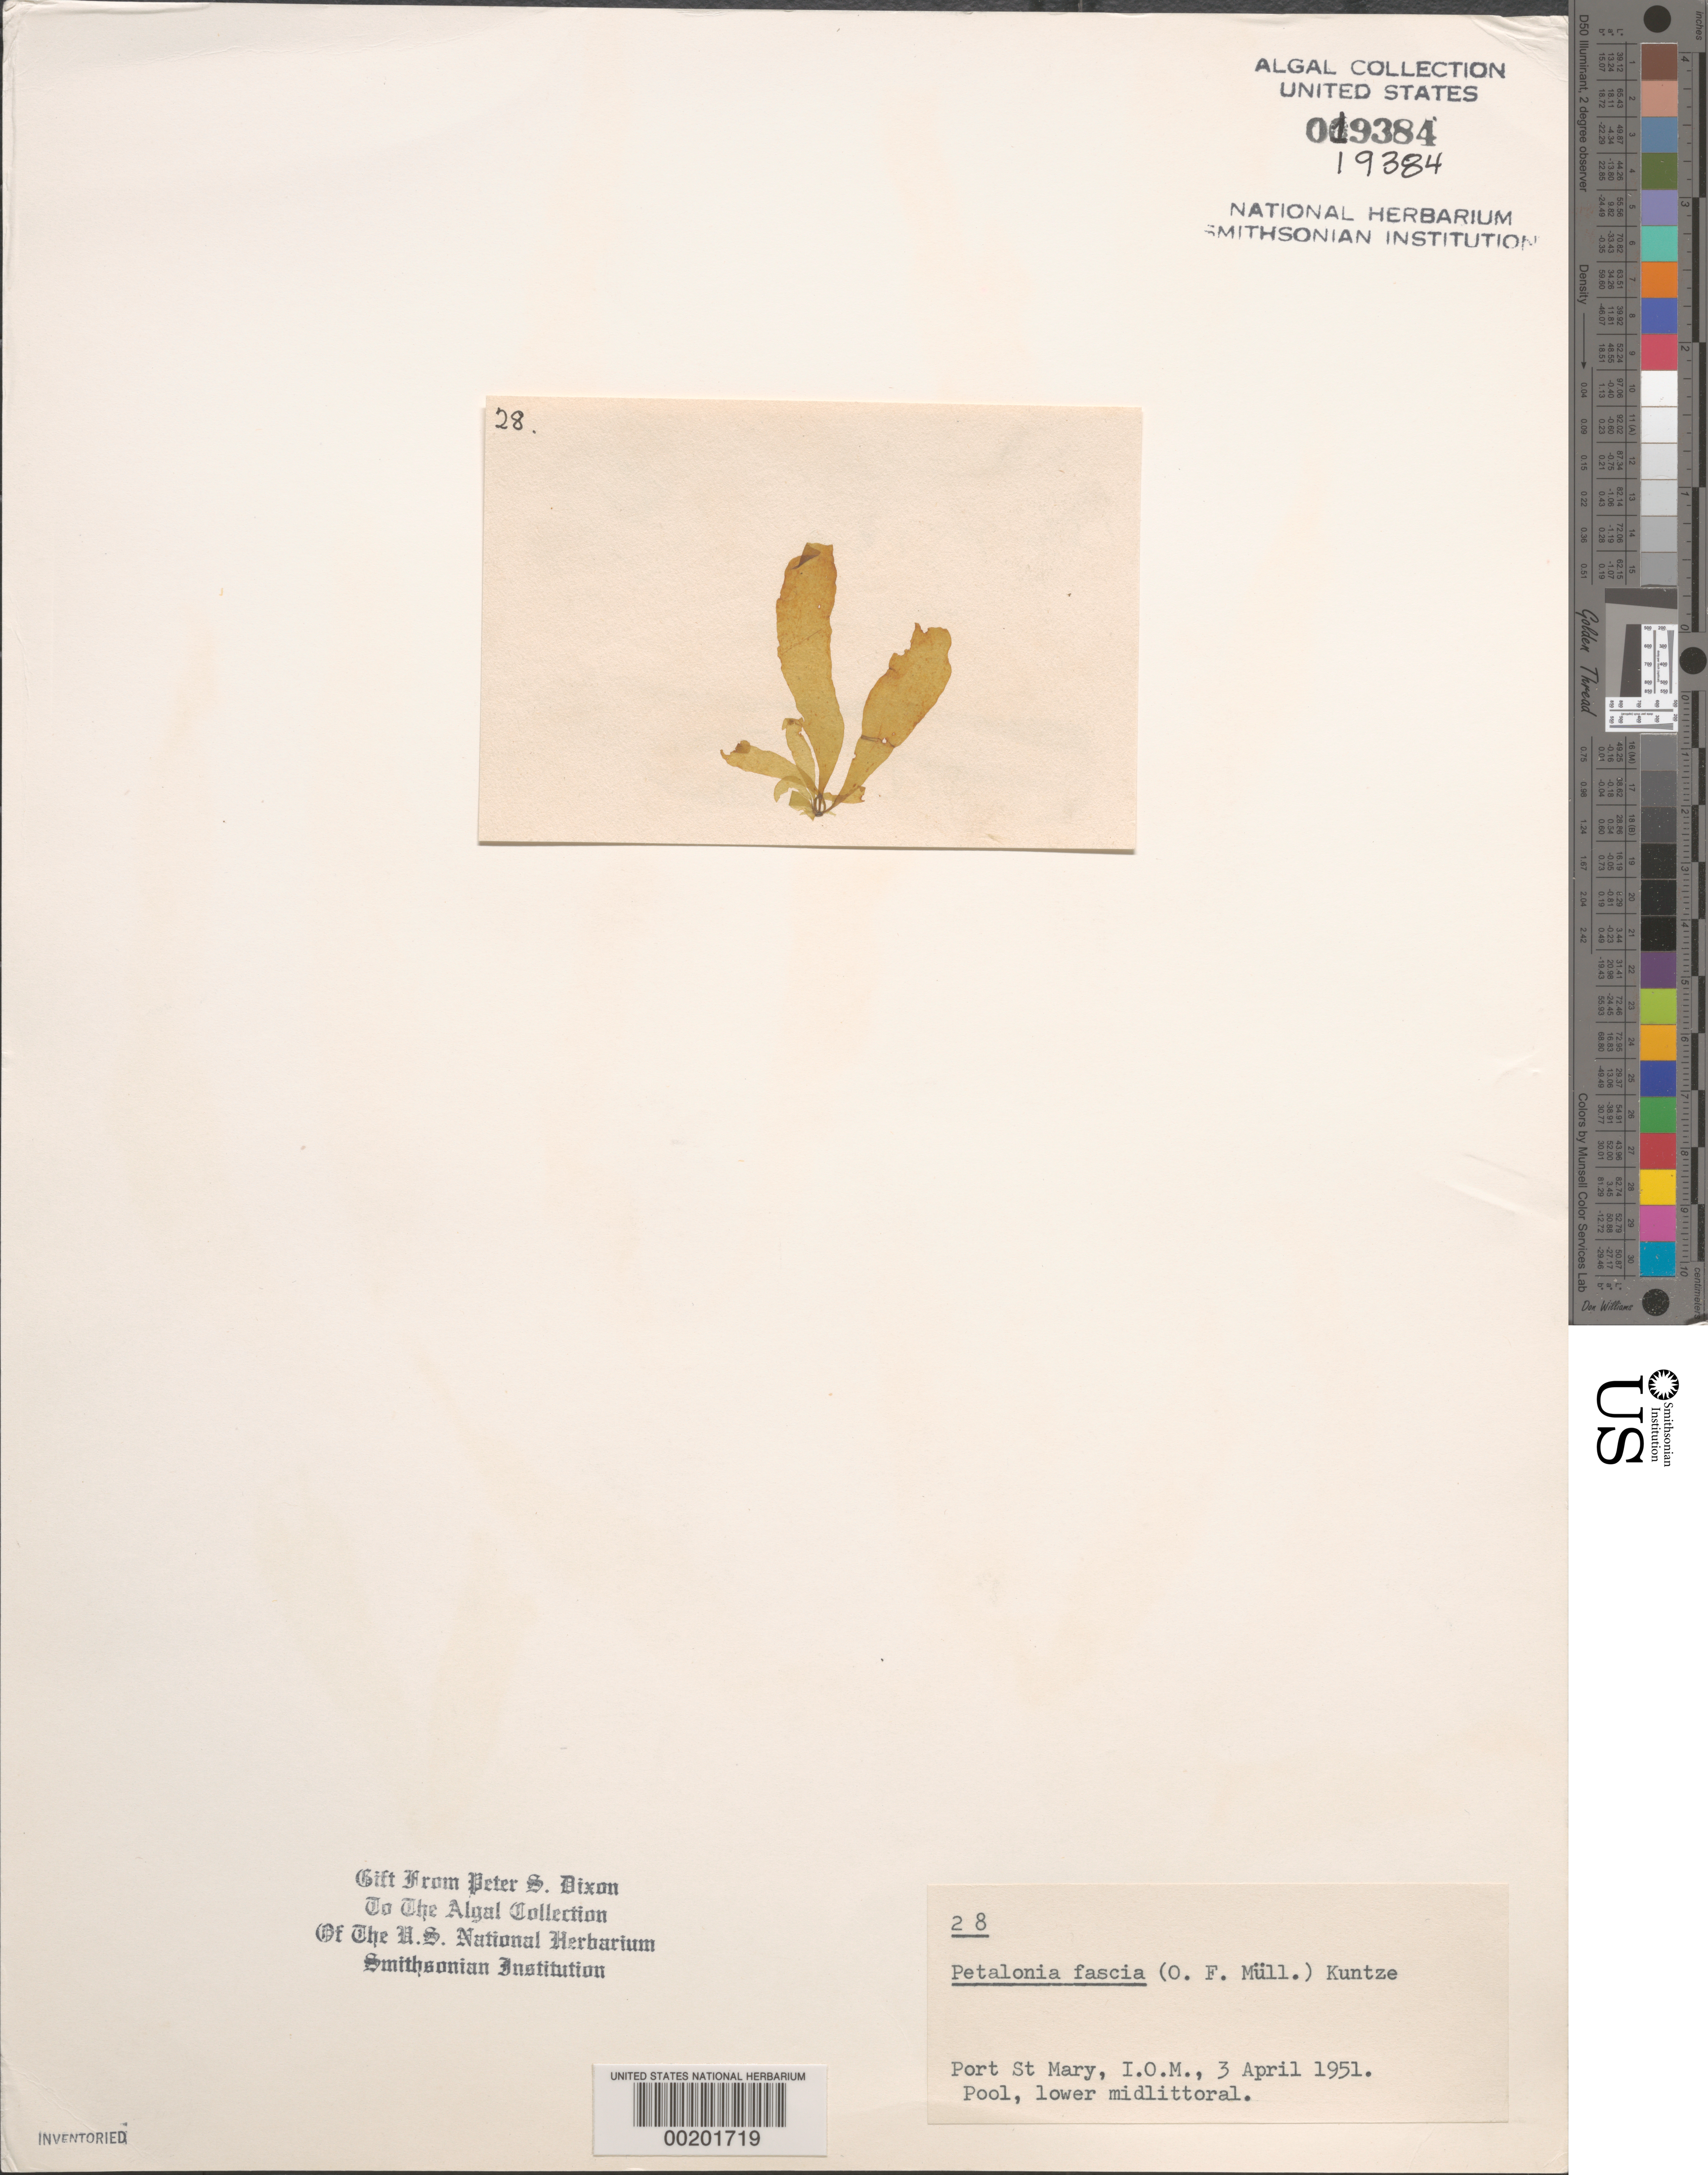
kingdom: Chromista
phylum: Ochrophyta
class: Phaeophyceae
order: Scytosiphonales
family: Scytosiphonaceae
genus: Petalonia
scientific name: Petalonia fascia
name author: (O.F. Müller) Kuntze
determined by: Dixon, P. S.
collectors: P. S. Dixon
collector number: PSD 28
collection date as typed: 03 Apr 1951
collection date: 1951-04-03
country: United Kingdom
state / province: England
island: Isle of Man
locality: Port St. Mary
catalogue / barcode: US 19384